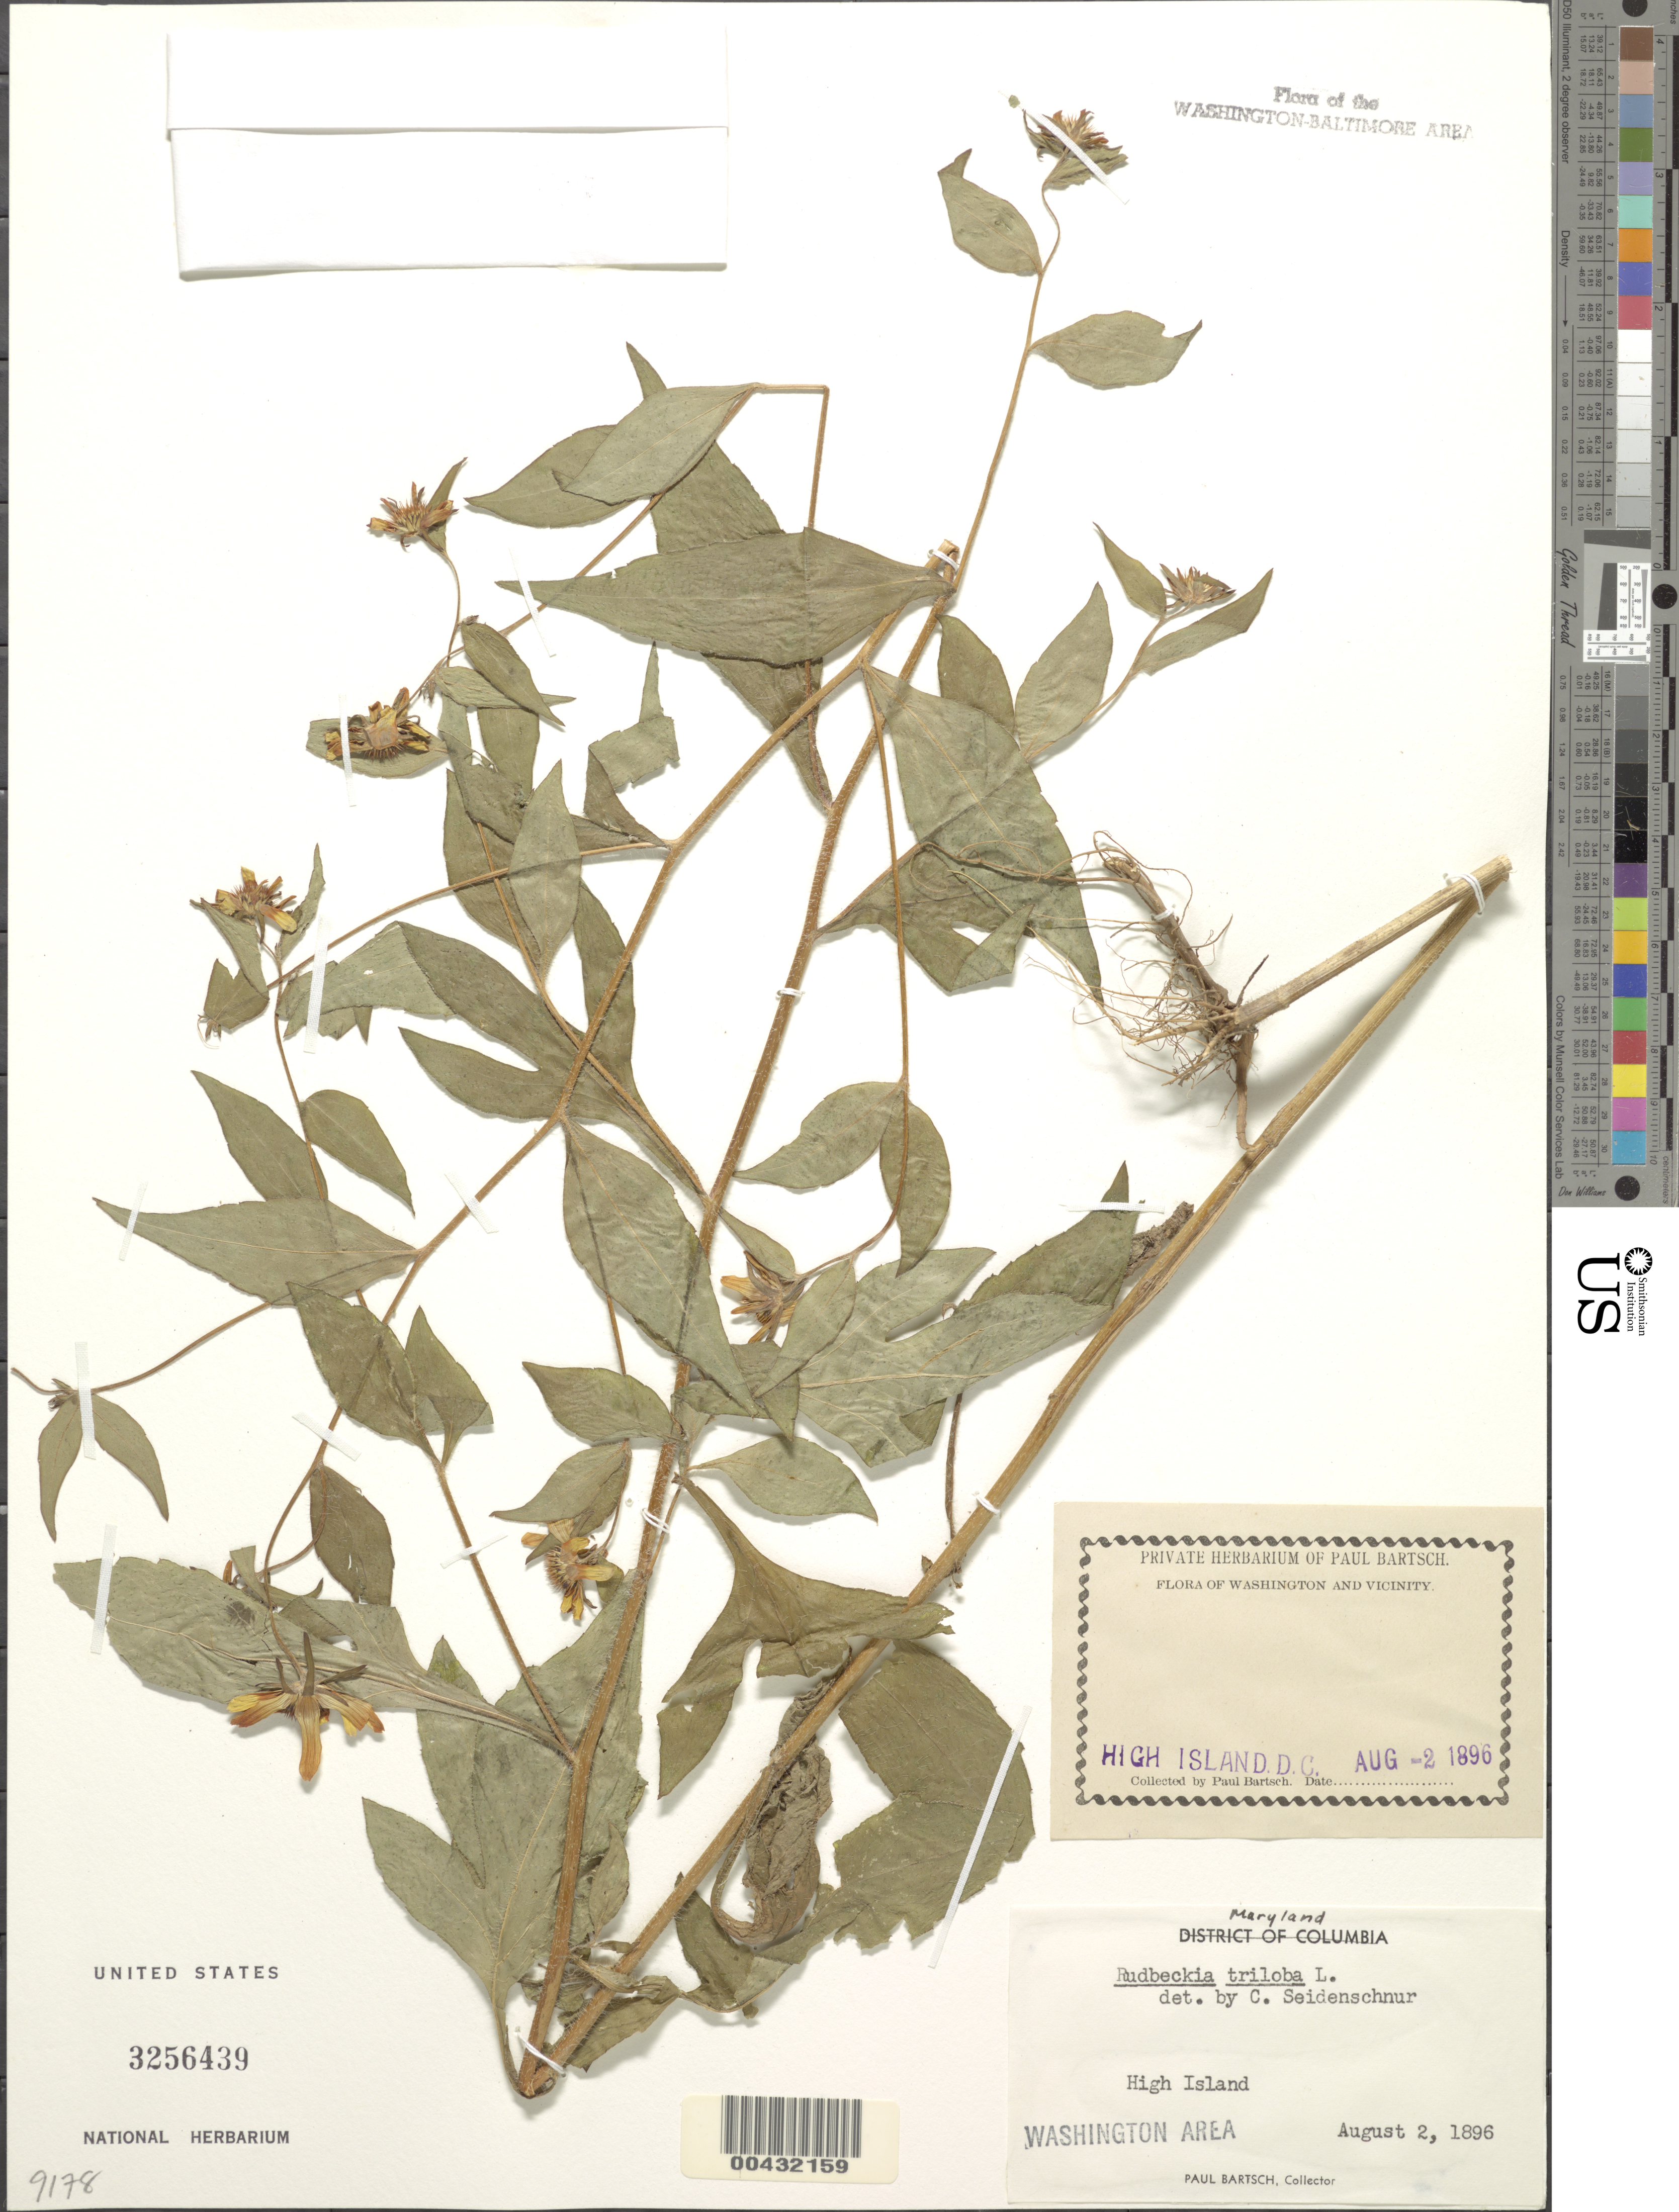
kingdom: Plantae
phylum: Tracheophyta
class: Magnoliopsida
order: Asterales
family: Asteraceae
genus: Rudbeckia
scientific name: Rudbeckia triloba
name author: L.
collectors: P. Bartsch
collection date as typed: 02 Aug 1896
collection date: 1896-08-02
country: United States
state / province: Maryland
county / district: Montgomery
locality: High Island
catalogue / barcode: US 3256439